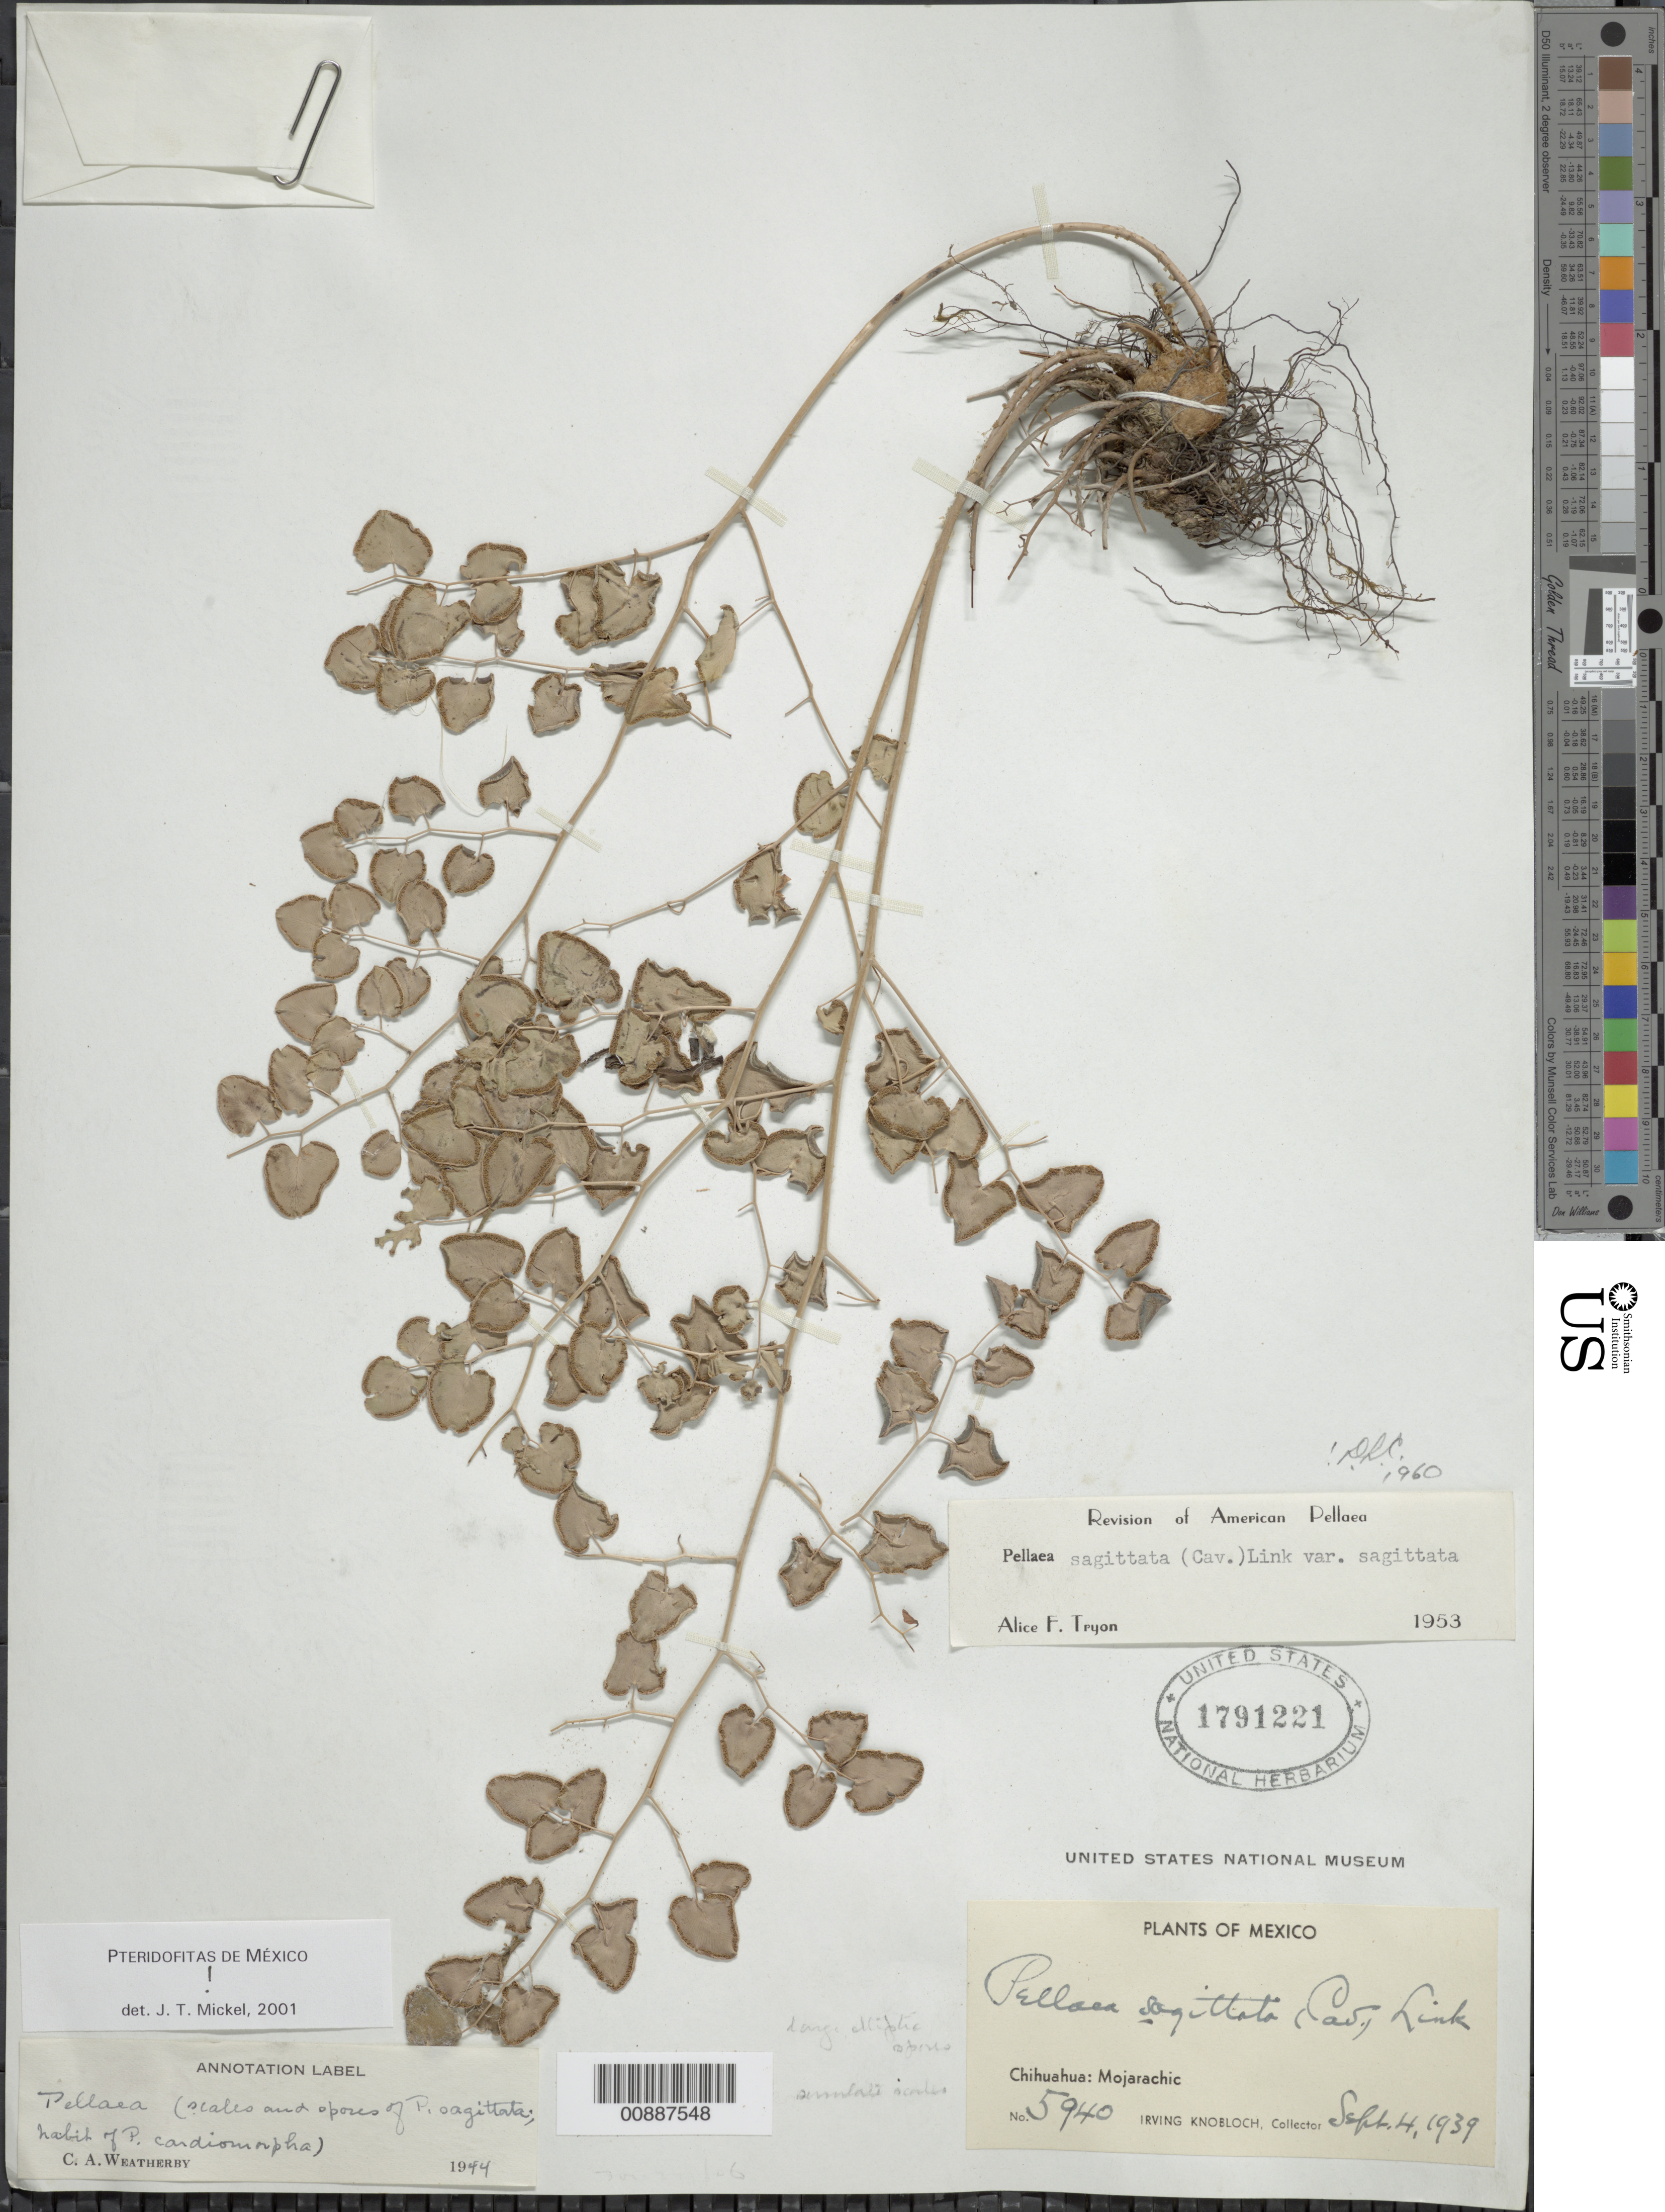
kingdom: Plantae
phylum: Tracheophyta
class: Polypodiopsida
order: Polypodiales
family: Pteridaceae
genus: Pellaea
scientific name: Pellaea sagittata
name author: (Cav.) Link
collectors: I. W. Knobloch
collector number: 5940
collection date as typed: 04 Sep 1939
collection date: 1939-09-04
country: Mexico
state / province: Chihuahua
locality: Mojarachic, Chihuahua.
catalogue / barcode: US 1791221